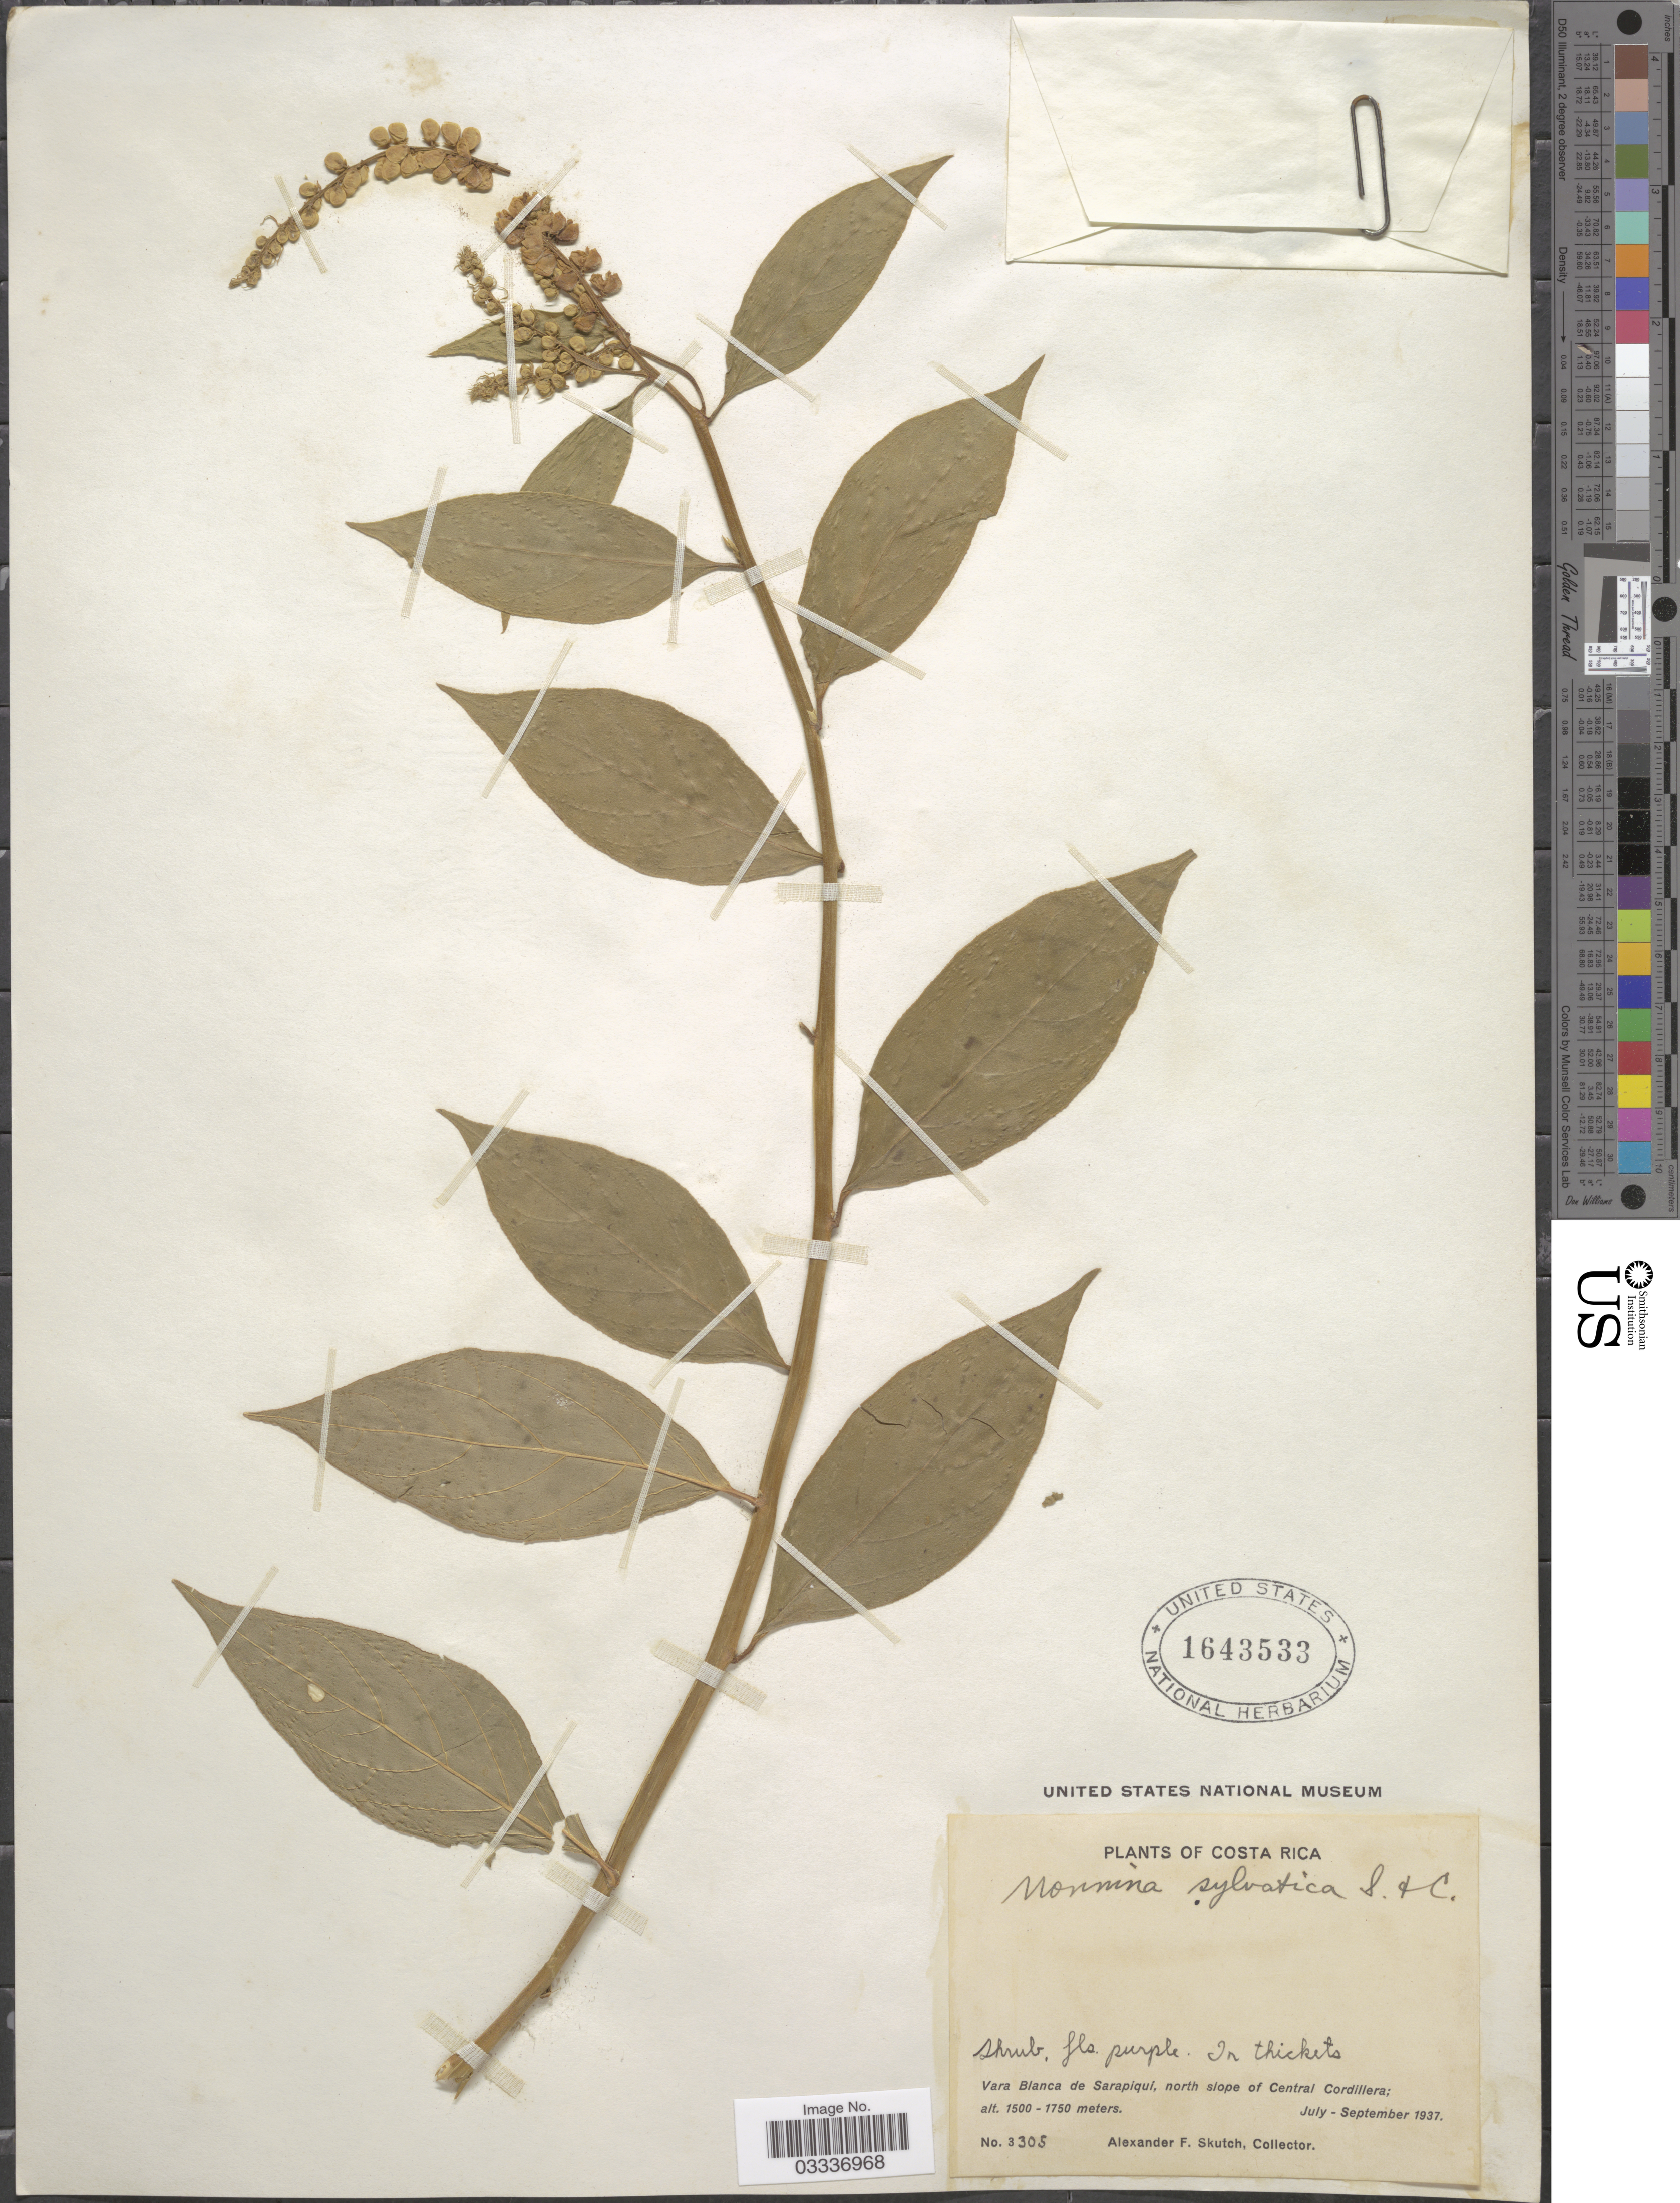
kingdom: Plantae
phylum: Tracheophyta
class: Magnoliopsida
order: Fabales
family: Polygalaceae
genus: Monnina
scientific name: Monnina sylvatica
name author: Schltdl. & Cham.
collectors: A. F. Skutch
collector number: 3305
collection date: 1937-07/1937-09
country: Costa Rica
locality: Vara Blanca de Sarapiqui, north slope of Central Cordillera.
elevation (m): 1500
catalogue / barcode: US 1643533